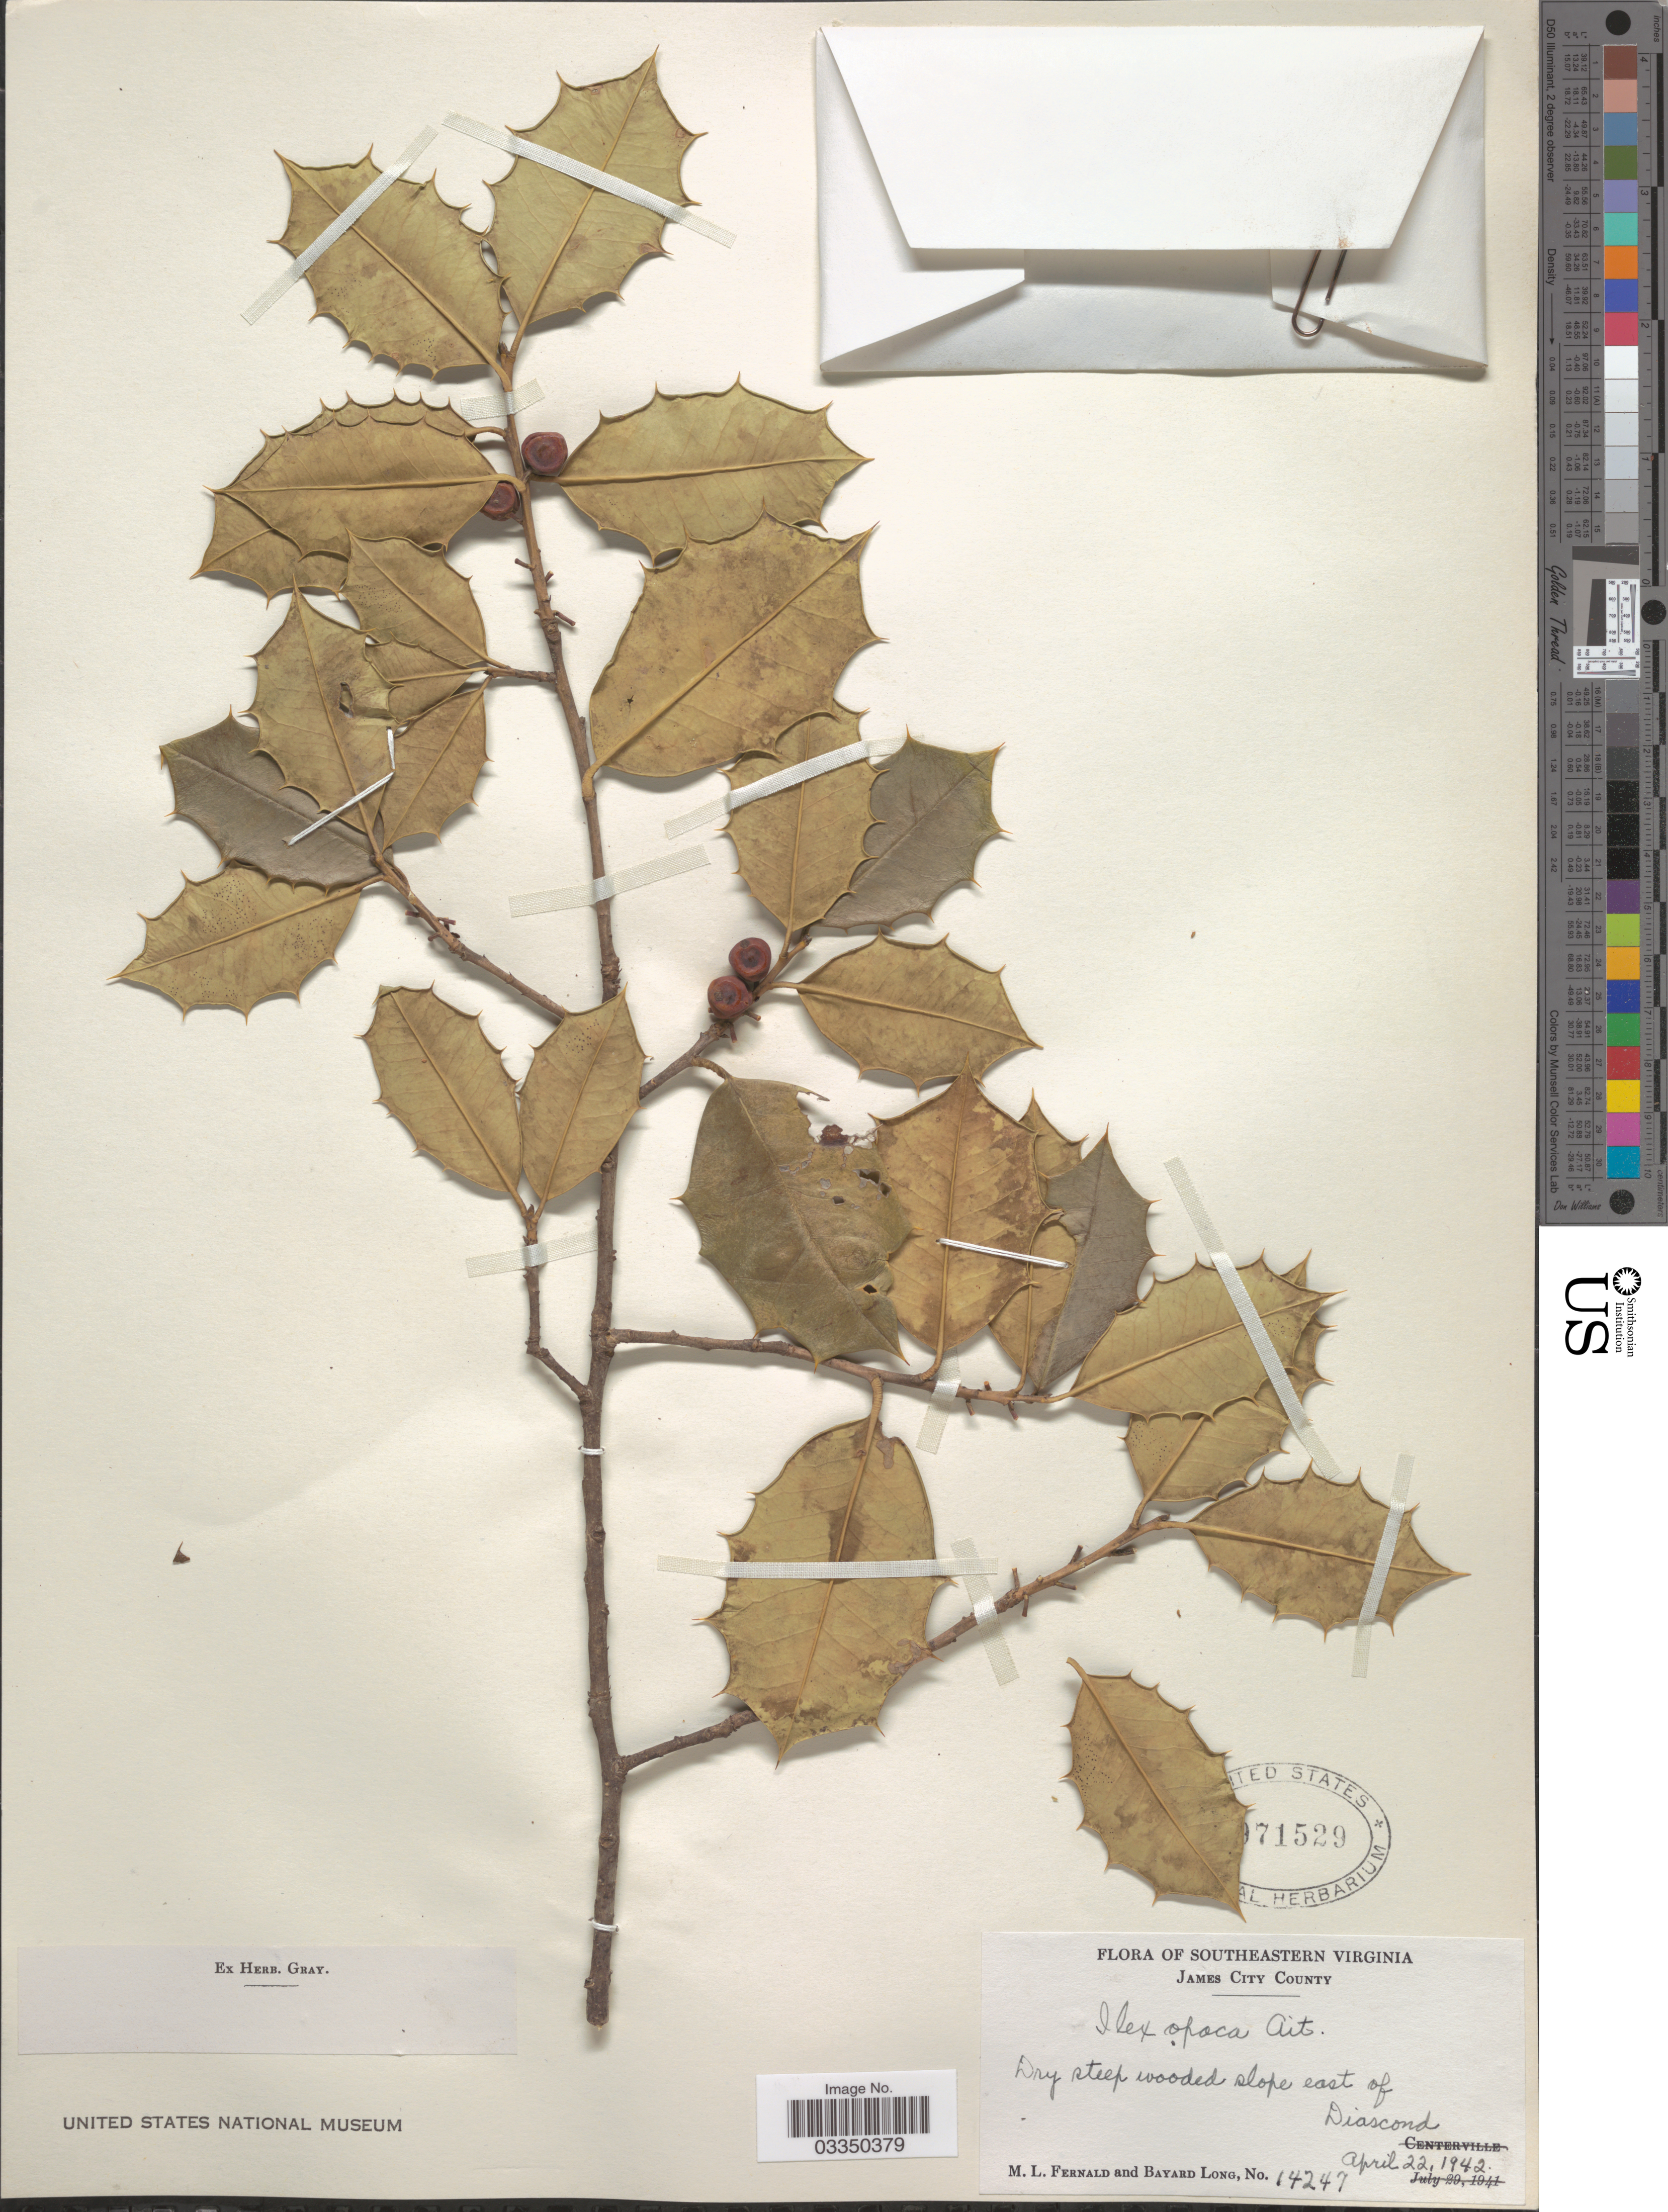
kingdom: Plantae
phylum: Tracheophyta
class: Magnoliopsida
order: Aquifoliales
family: Aquifoliaceae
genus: Ilex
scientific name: Ilex opaca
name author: Aiton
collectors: M. L. Fernald & B. Long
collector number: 14247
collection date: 1942-04-22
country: United States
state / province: Virginia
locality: Southeastern Virginia. Dry steep wooded slope east of Diascond.